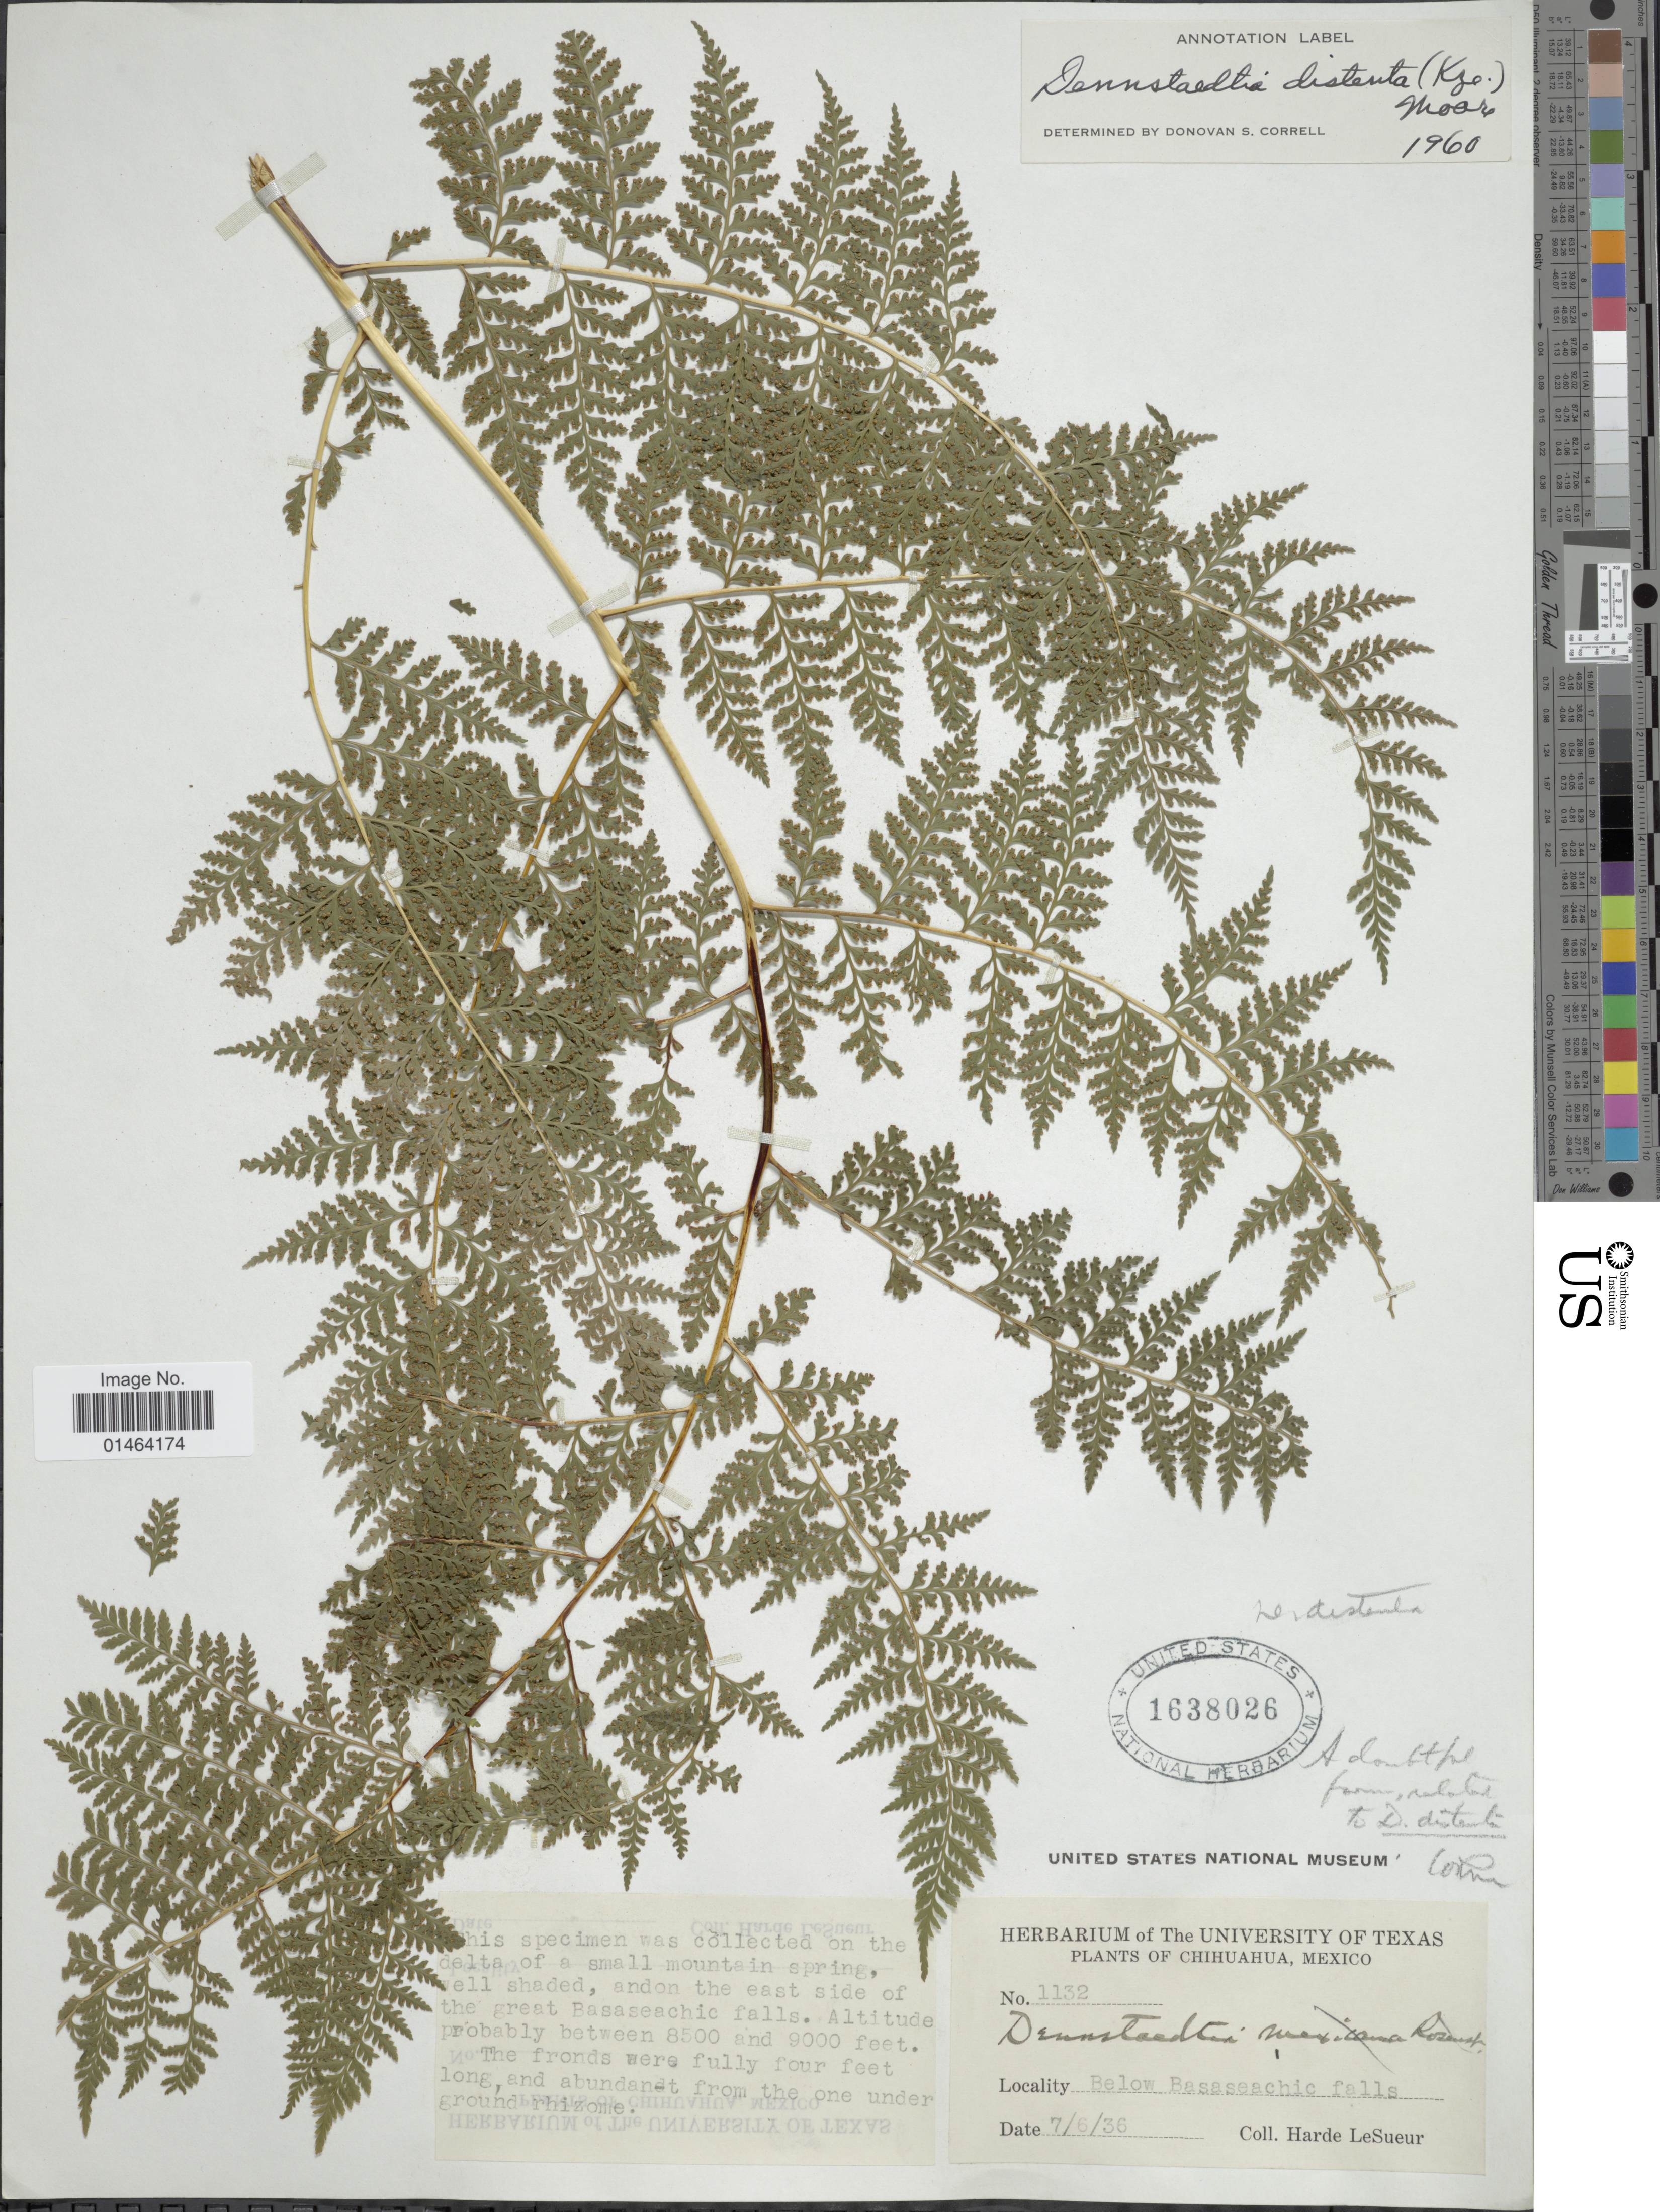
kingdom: Plantae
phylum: Tracheophyta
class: Polypodiopsida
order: Polypodiales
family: Dennstaedtiaceae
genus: Dennstaedtia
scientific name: Dennstaedtia distenta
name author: (Kunze) T. Moore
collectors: H. LeSueur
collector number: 1132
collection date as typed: Transcribed d/m/y: 7/6/36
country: Mexico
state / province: Chihuahua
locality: Below Basaseachic falls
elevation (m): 2591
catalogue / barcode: US 1638026